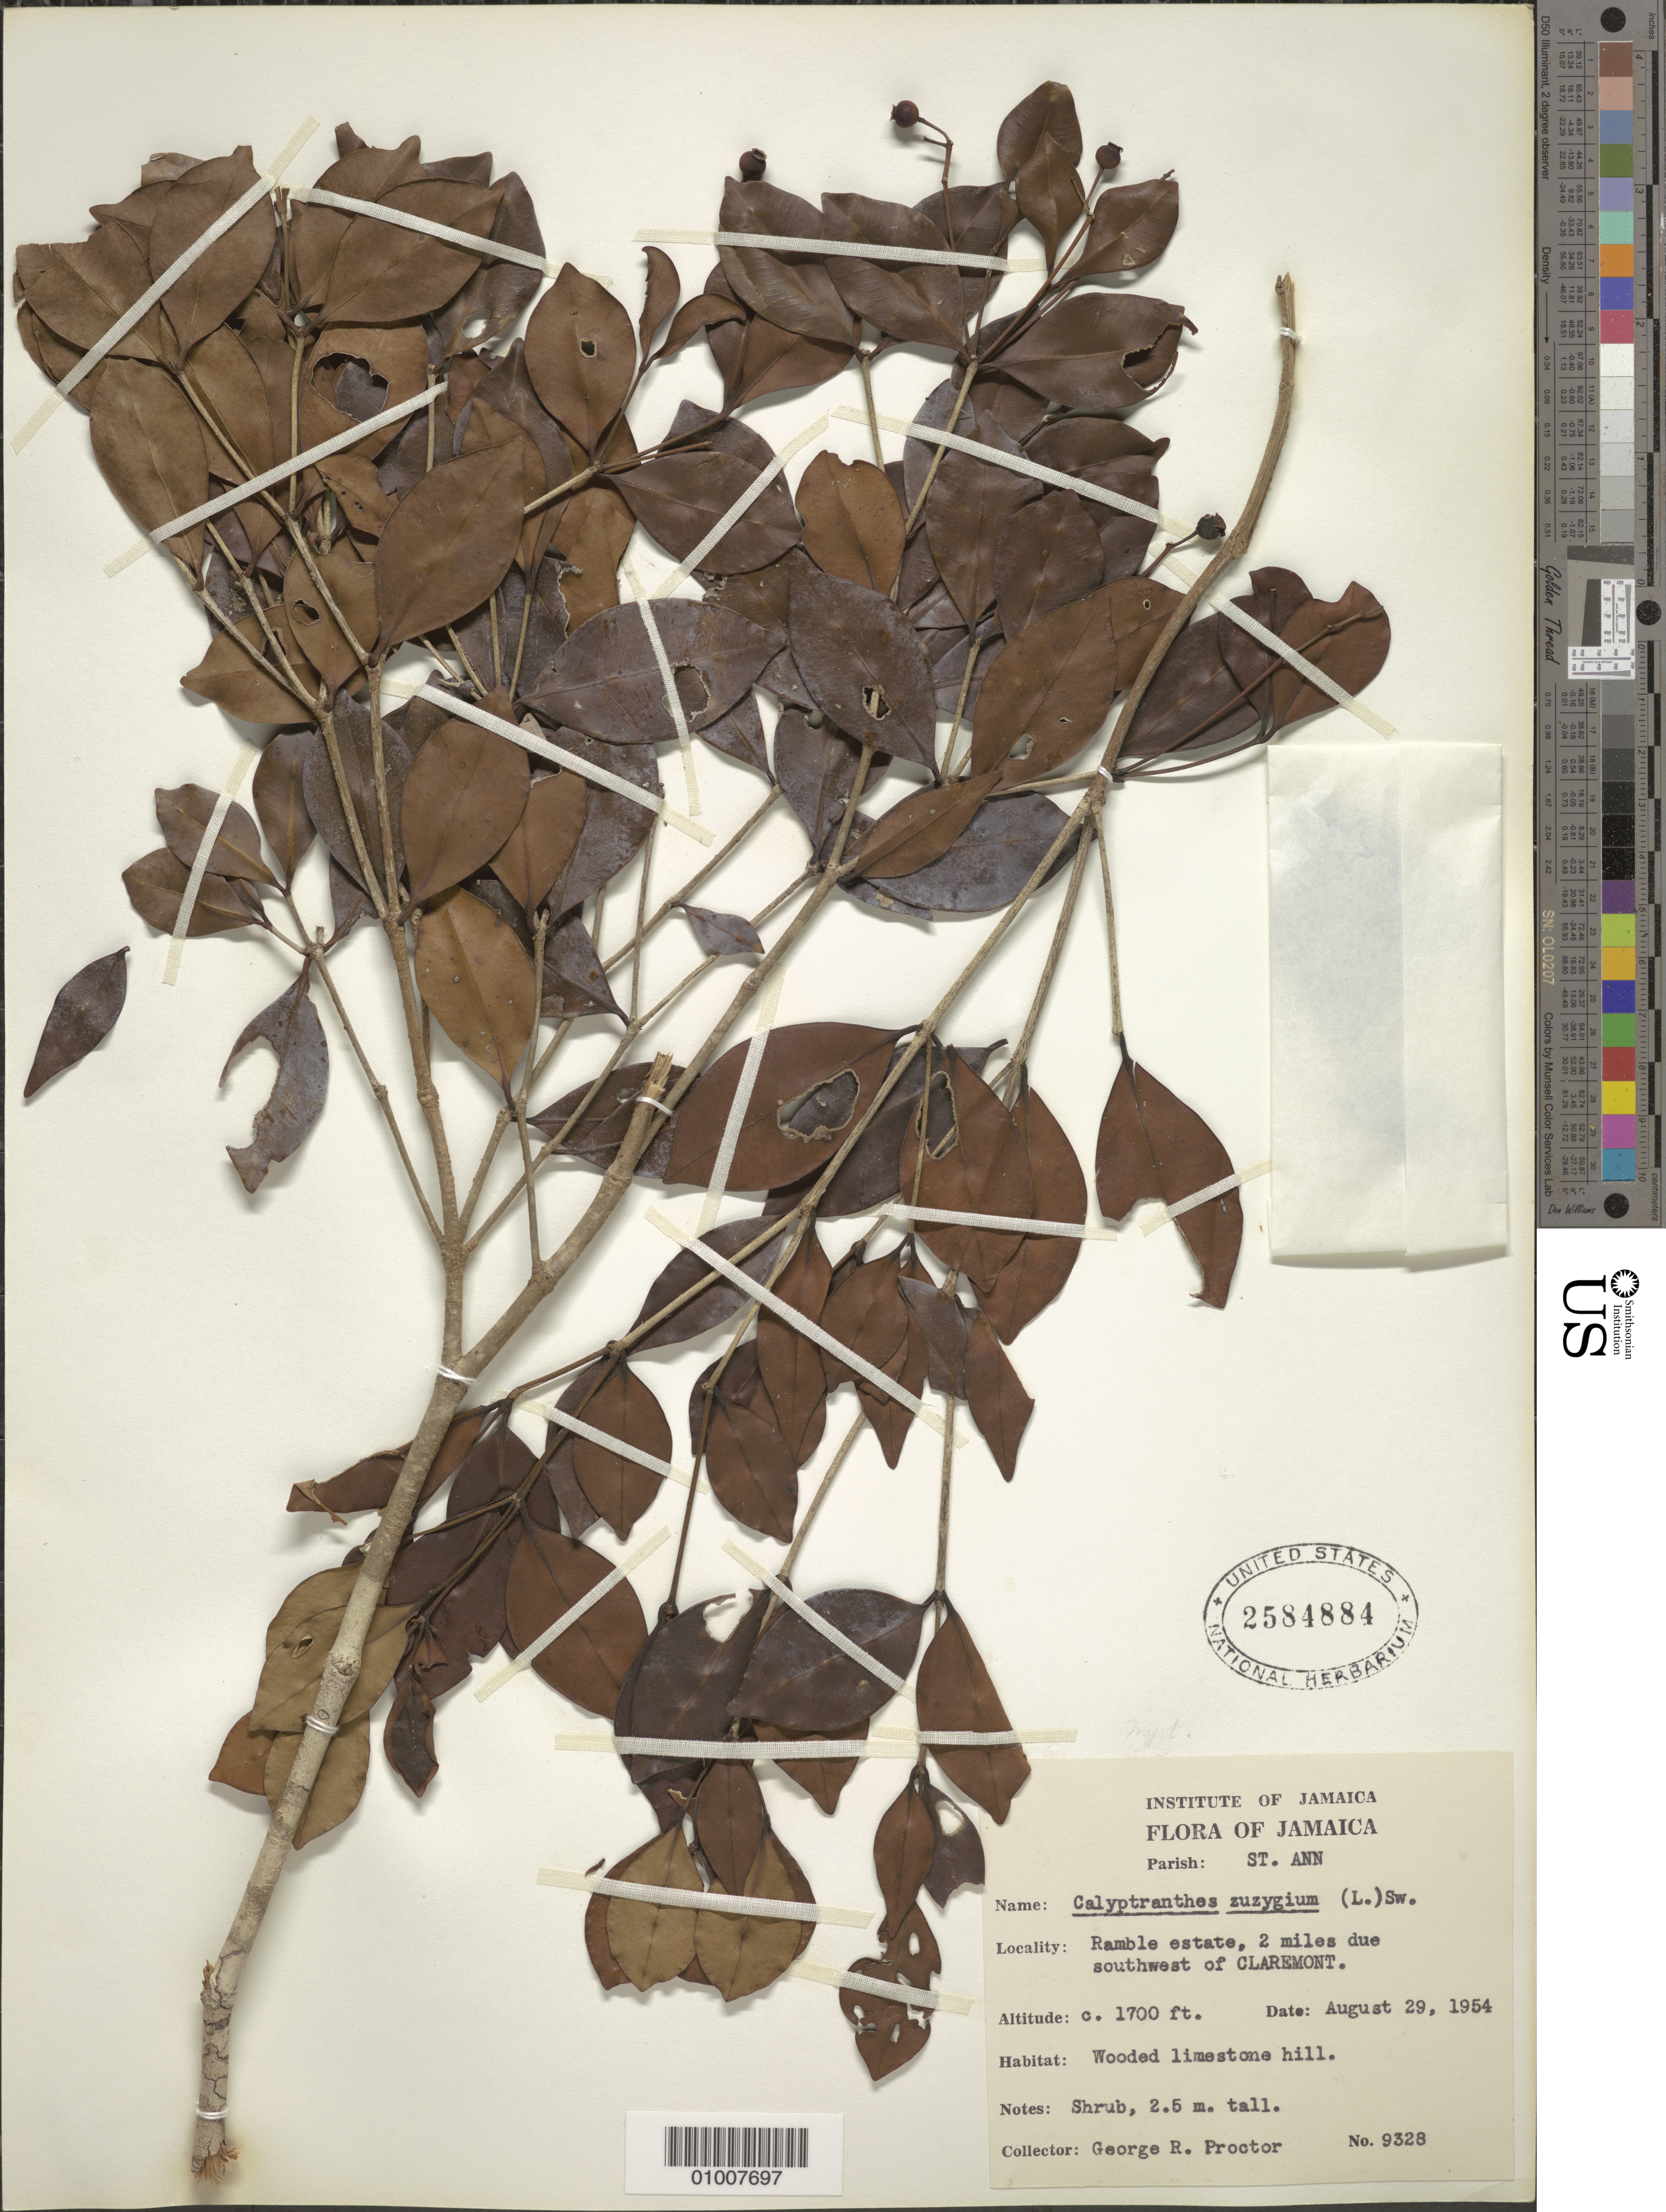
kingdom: Plantae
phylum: Tracheophyta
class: Magnoliopsida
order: Myrtales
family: Myrtaceae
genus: Myrcia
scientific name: Myrcia zuzygium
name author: (L.) A.R. Lourenço & E. Lucas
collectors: G. R. Proctor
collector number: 9328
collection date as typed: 29 Aug 1954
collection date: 1954-08-29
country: Jamaica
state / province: Saint Ann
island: Jamaica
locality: Ramble estate, 2 miles due southwest of Claremont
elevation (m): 518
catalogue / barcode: US 2584884